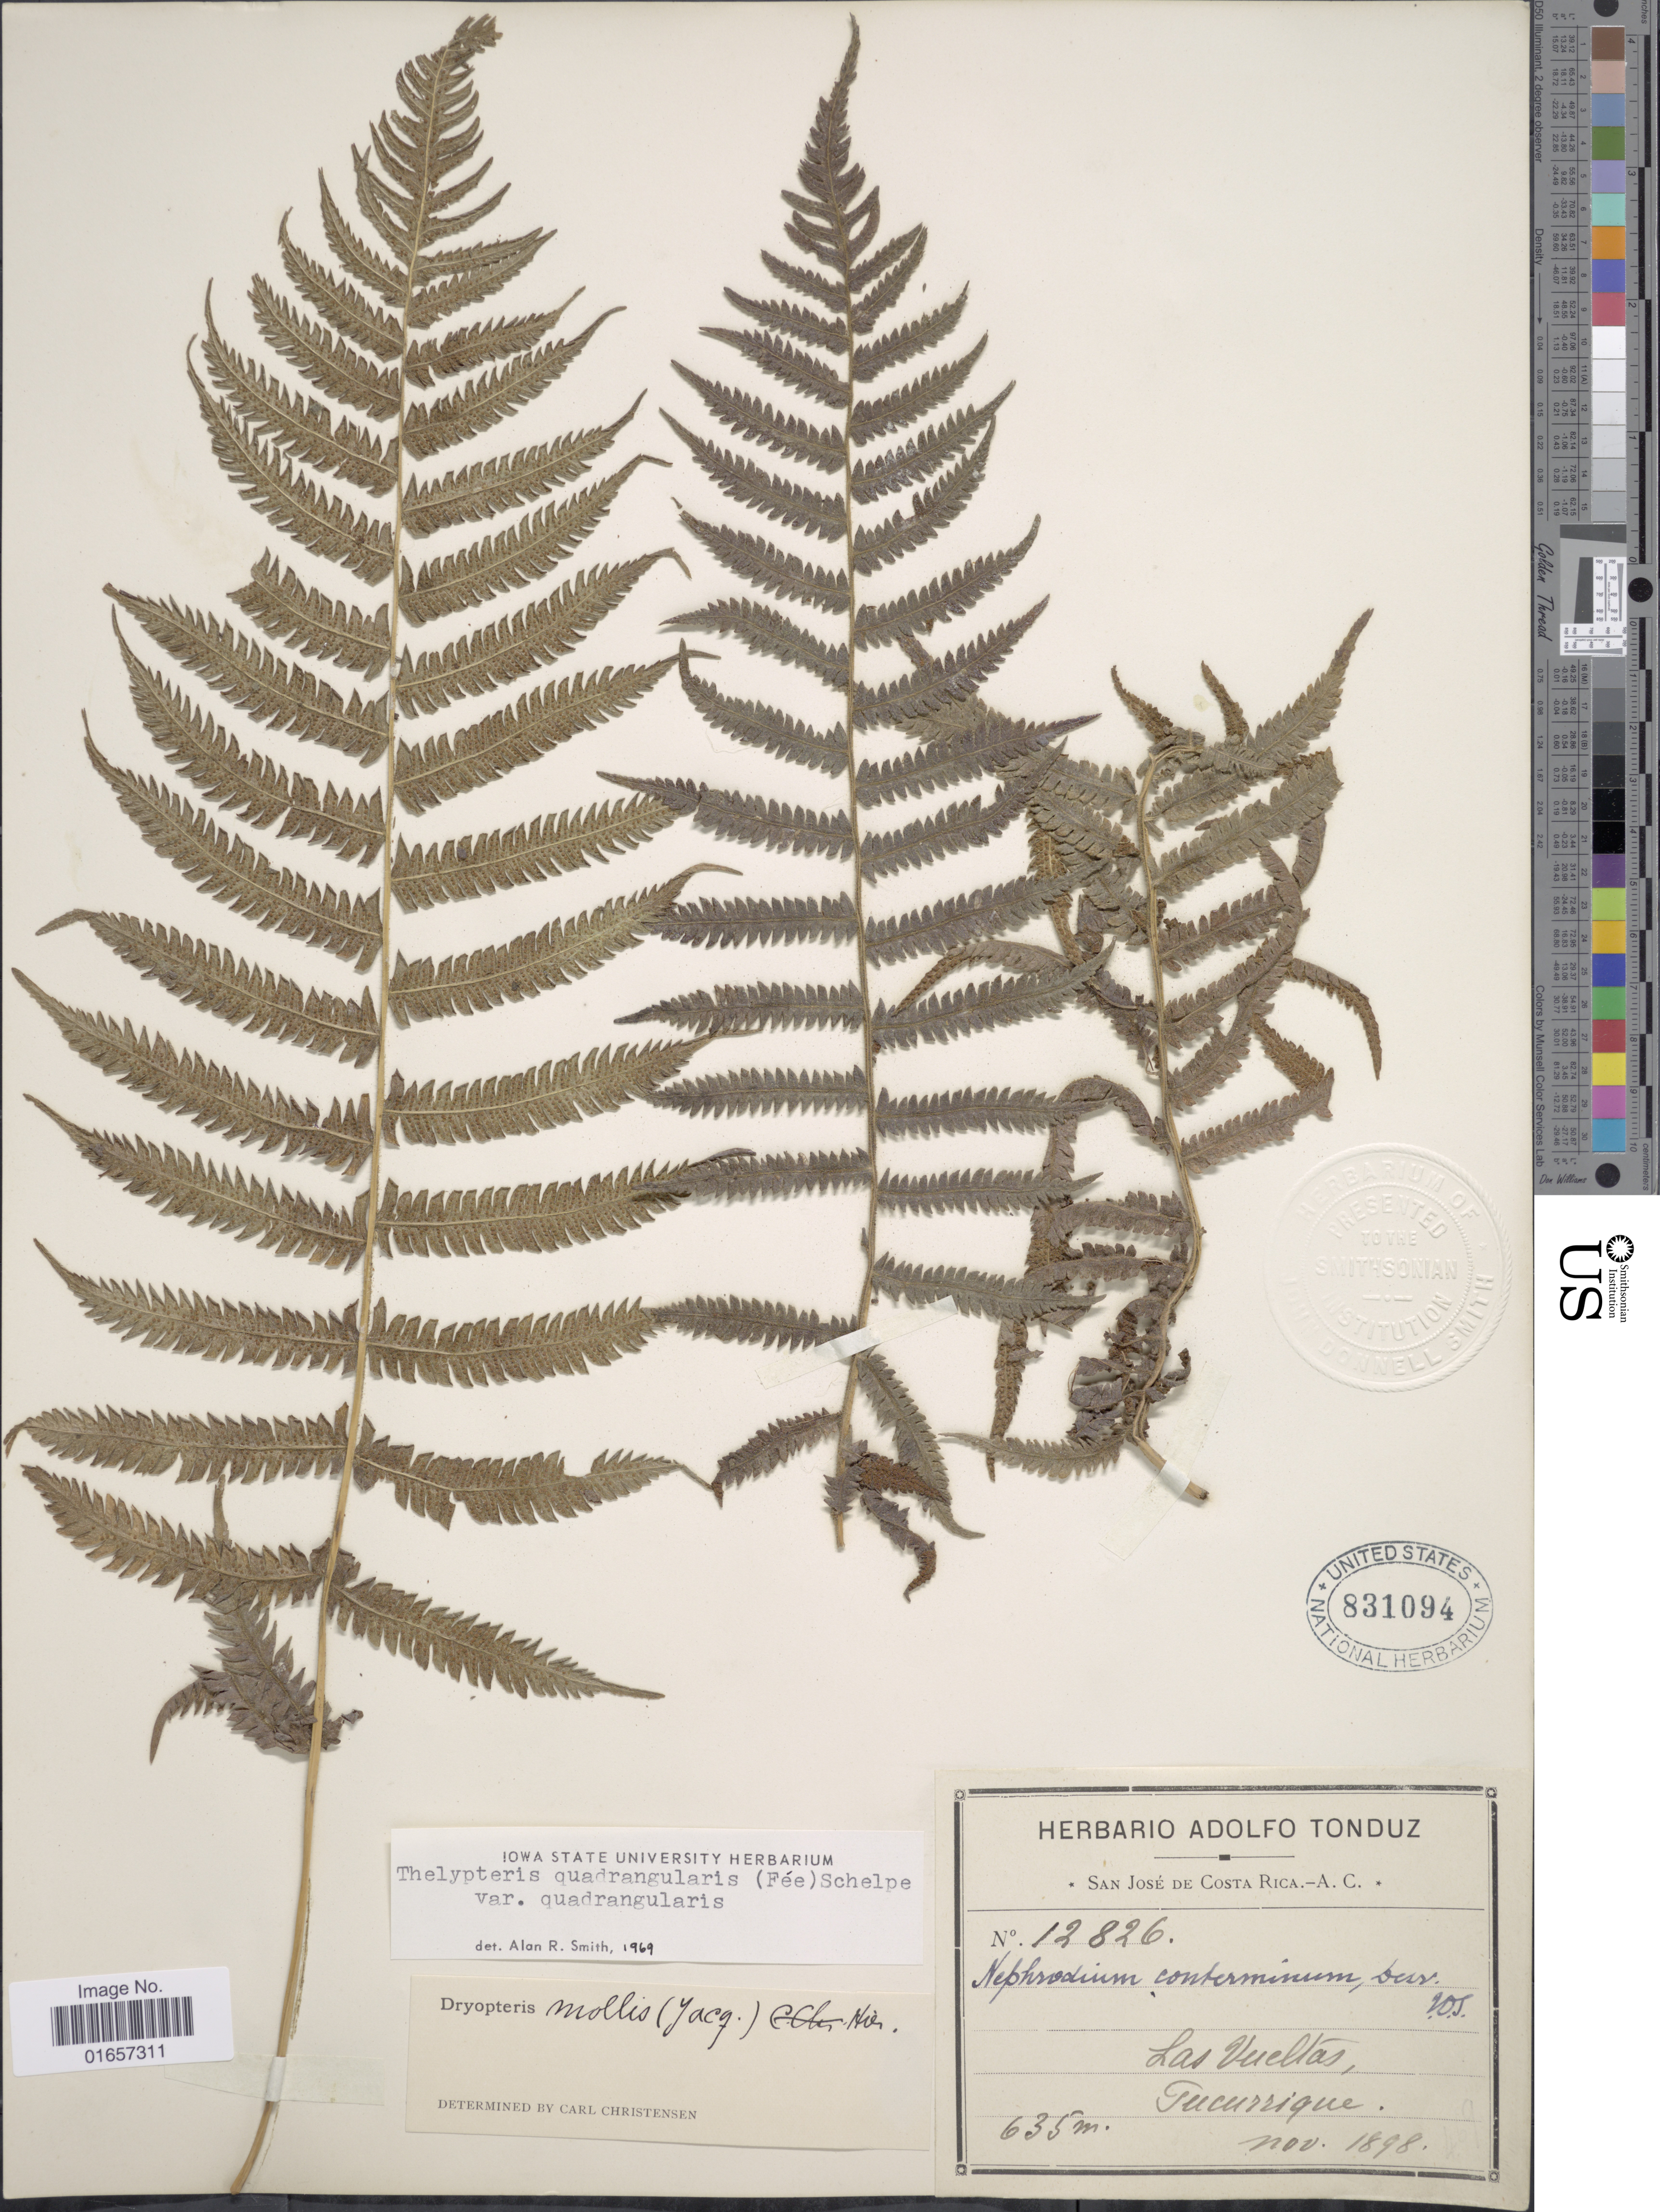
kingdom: Plantae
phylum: Tracheophyta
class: Polypodiopsida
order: Polypodiales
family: Thelypteridaceae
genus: Christella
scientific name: Christella hispidula var. hispidula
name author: (Decne.) Holttum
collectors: ex Herb. Adolfo Tonduz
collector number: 12826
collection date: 1898-11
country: Costa Rica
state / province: San José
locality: Las Vueltas, Tucurrique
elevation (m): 635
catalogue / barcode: US 831094